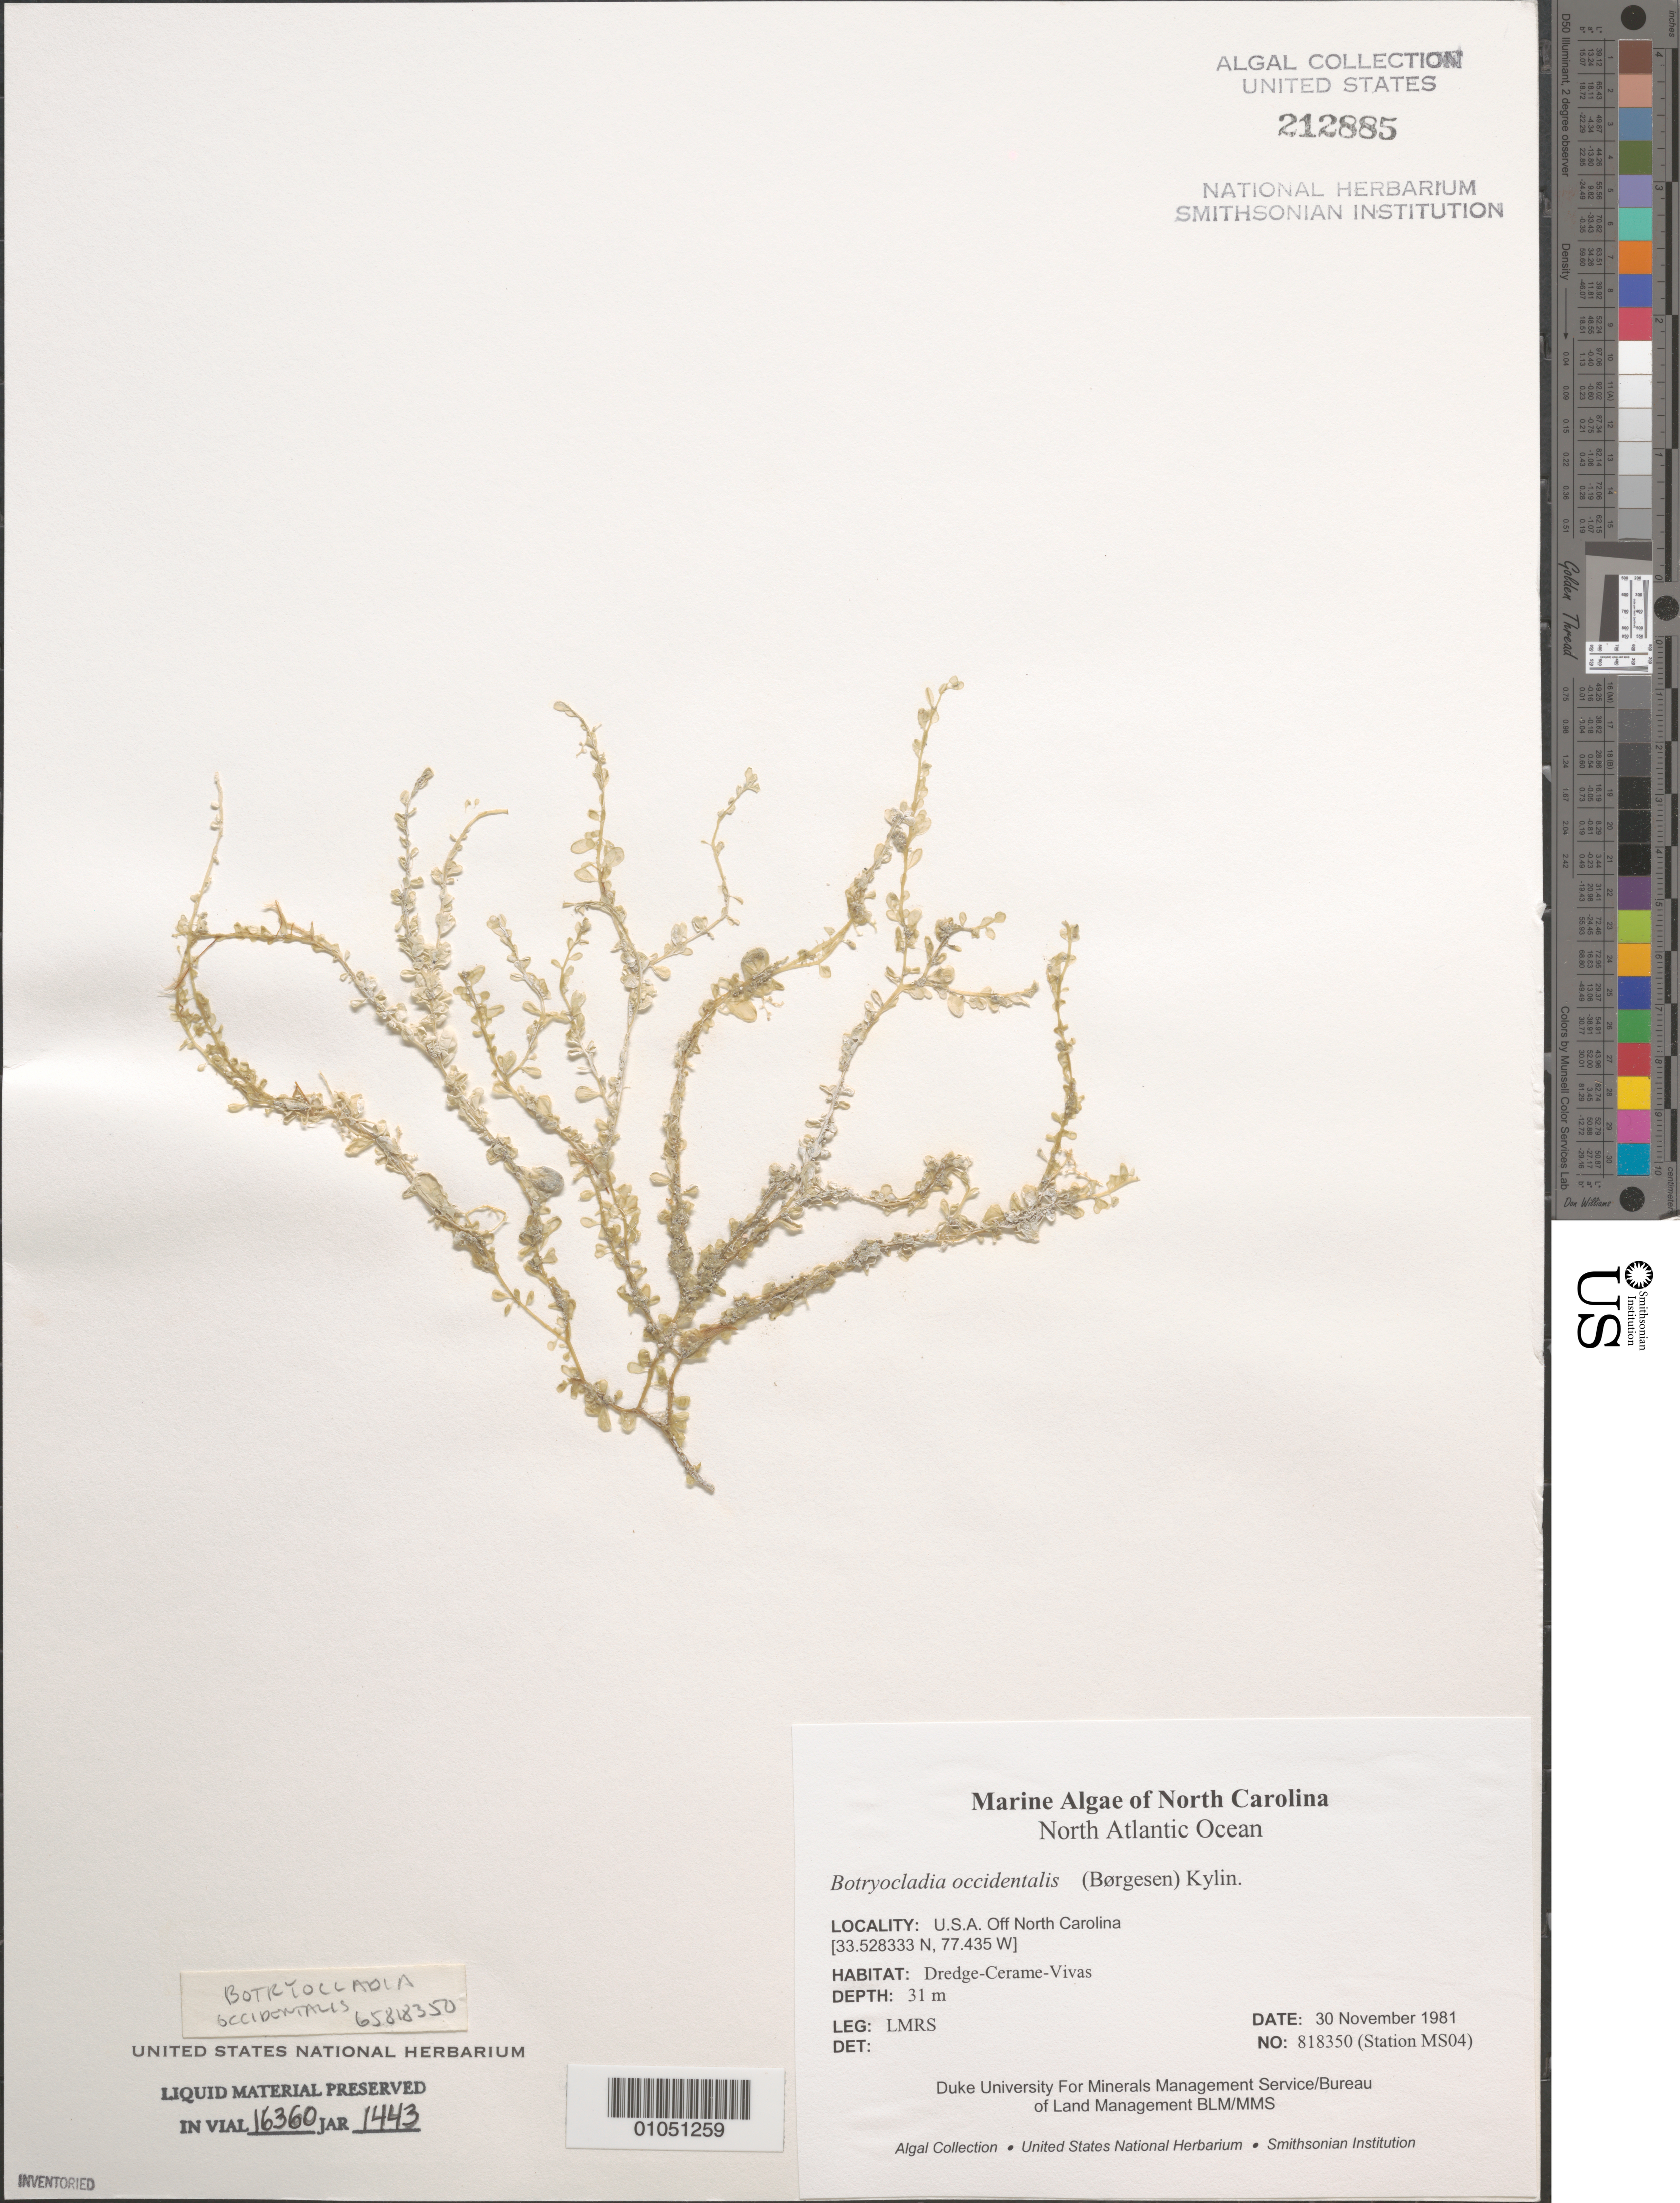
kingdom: Plantae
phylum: Rhodophyta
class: Florideophyceae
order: Rhodymeniales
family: Rhodymeniaceae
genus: Botryocladia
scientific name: Botryocladia occidentalis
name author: (Børgesen) Kylin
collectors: LMRS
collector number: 818350 (Station MS04)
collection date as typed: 30 Nov 1981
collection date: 1981-11-30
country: United States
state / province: North Carolina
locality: North Atlantic Ocean off North Carolina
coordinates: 33.528333 N, 77.435 W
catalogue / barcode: US 212885